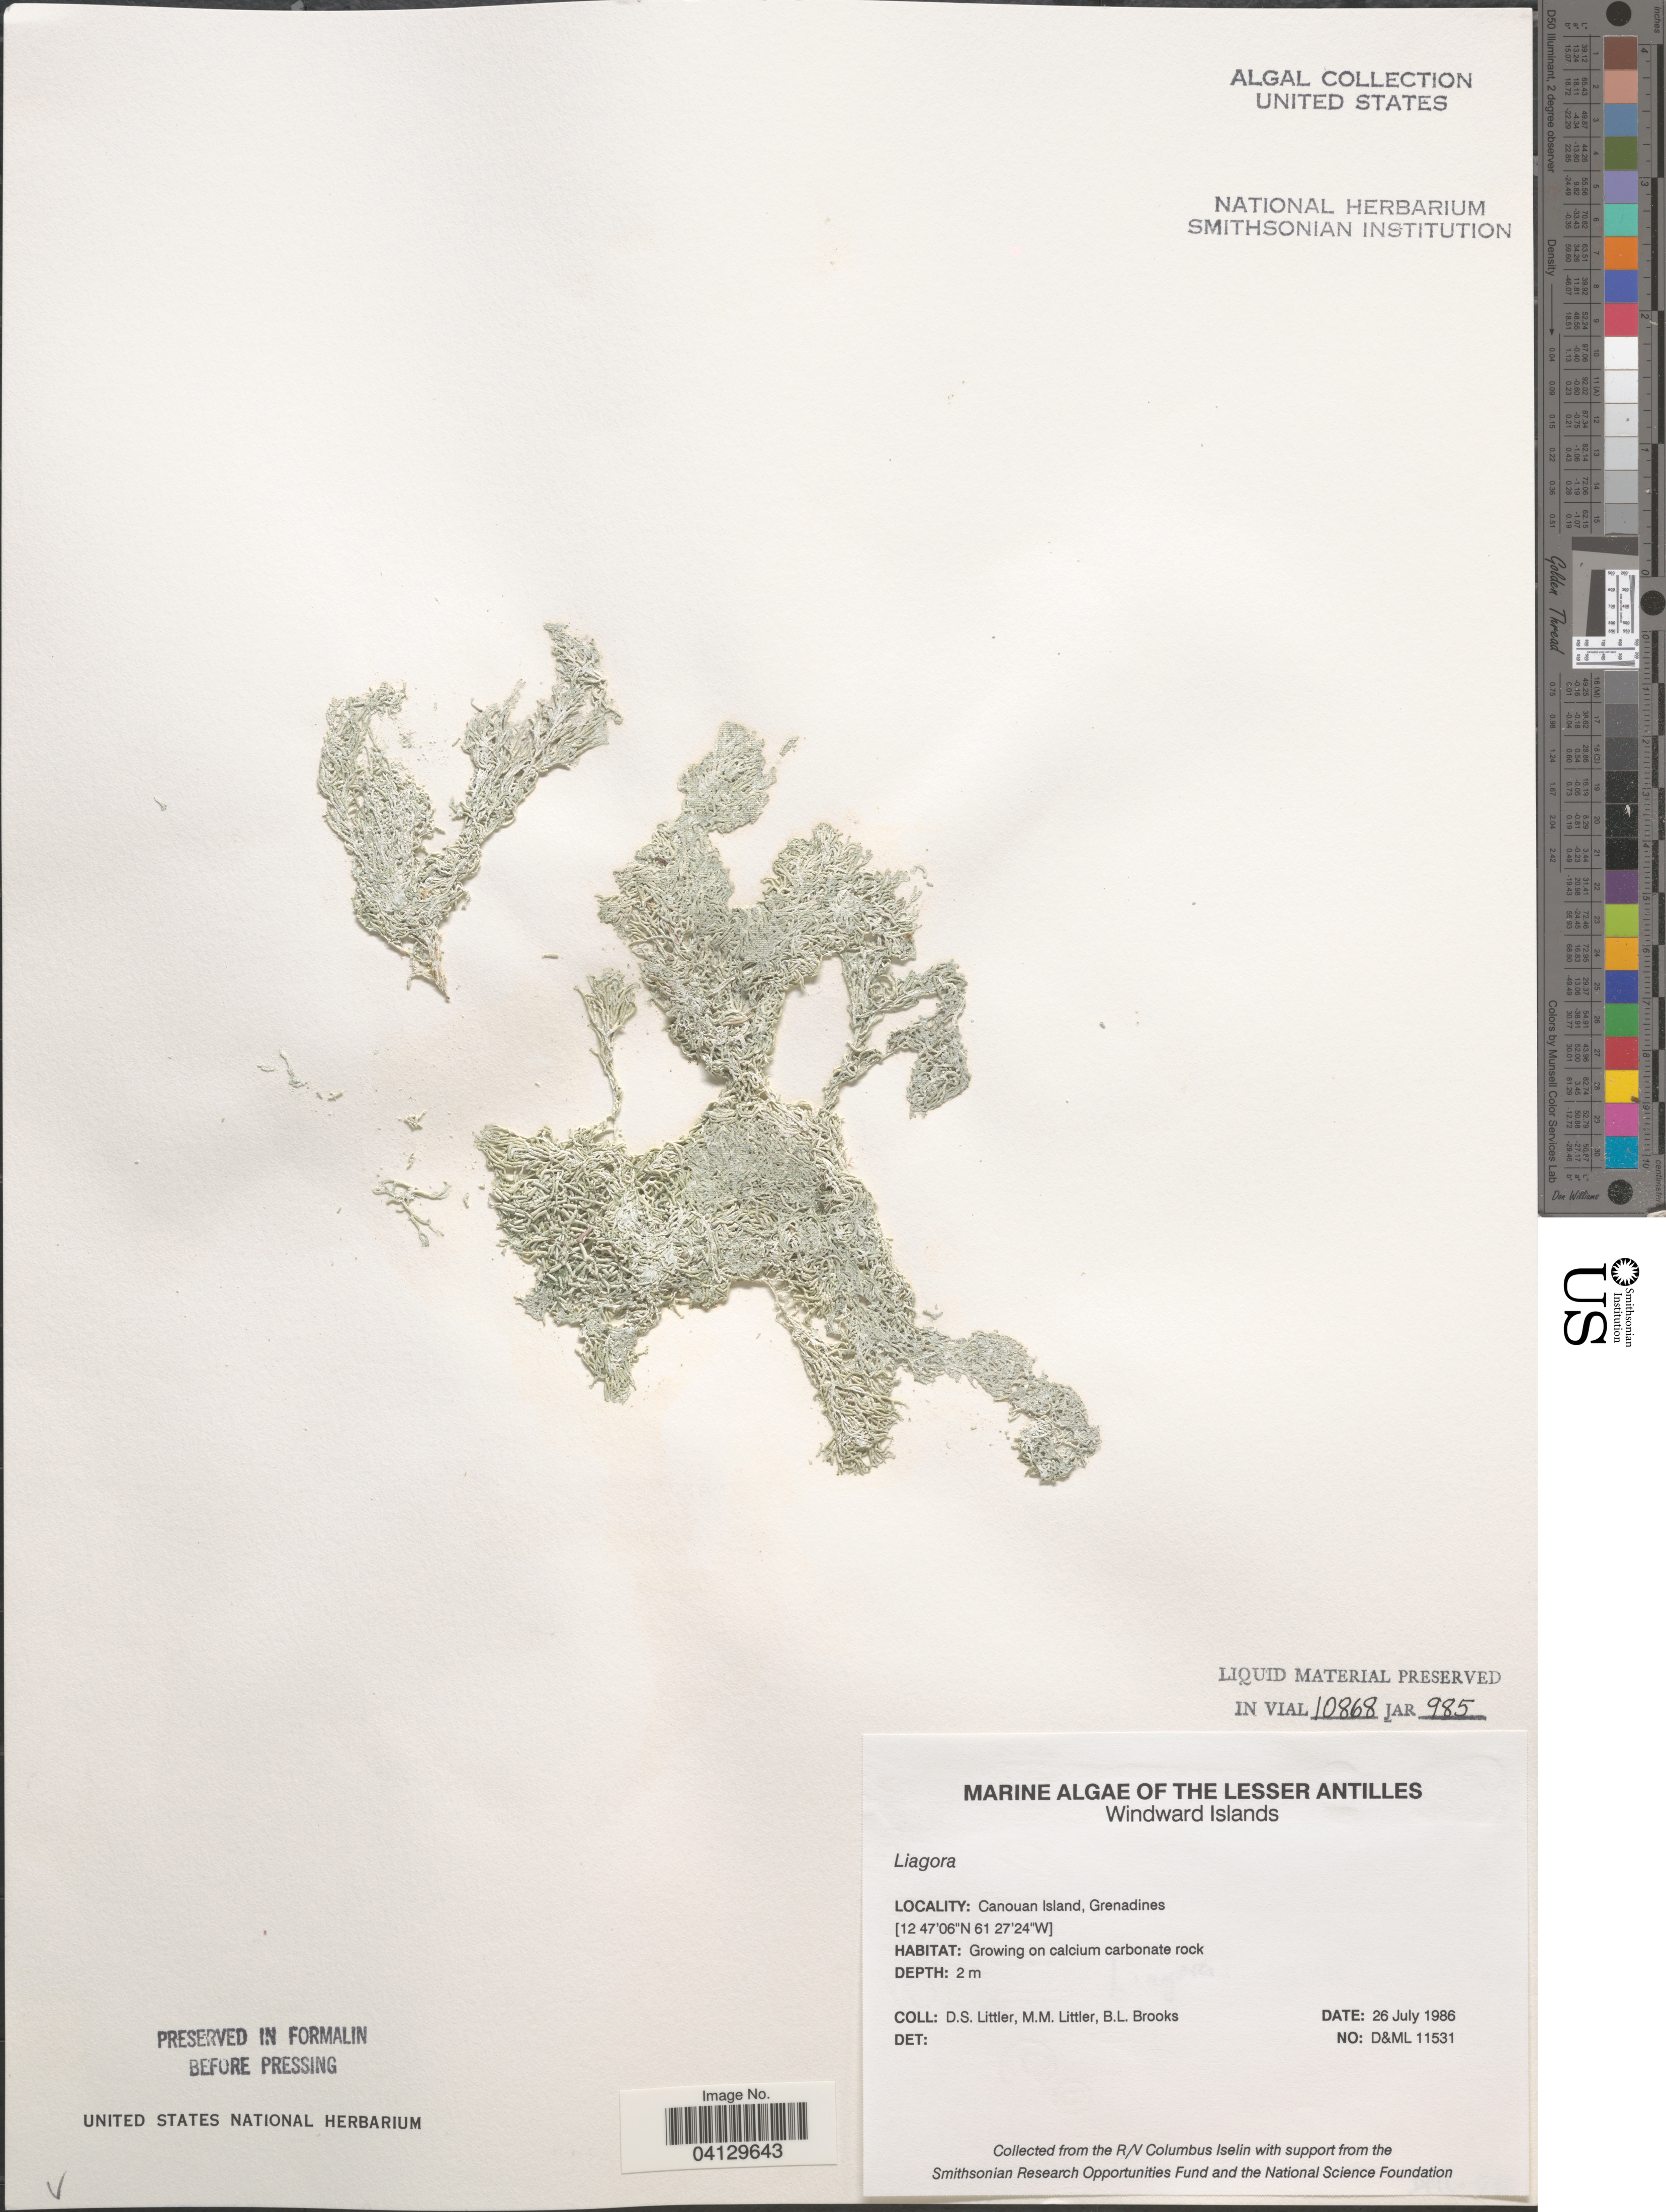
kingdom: Plantae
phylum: Rhodophyta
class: Florideophyceae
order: Nemaliales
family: Liagoraceae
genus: Liagora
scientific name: Liagora sp.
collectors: D. S. Littler & B. Brooks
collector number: D&ML11531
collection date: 1986-07-26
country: St. Vincent - Grenadines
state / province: Grenadines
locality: The Lesser Antilles. Windward Islands. Canouan Island, Grenadines.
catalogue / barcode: US 328637